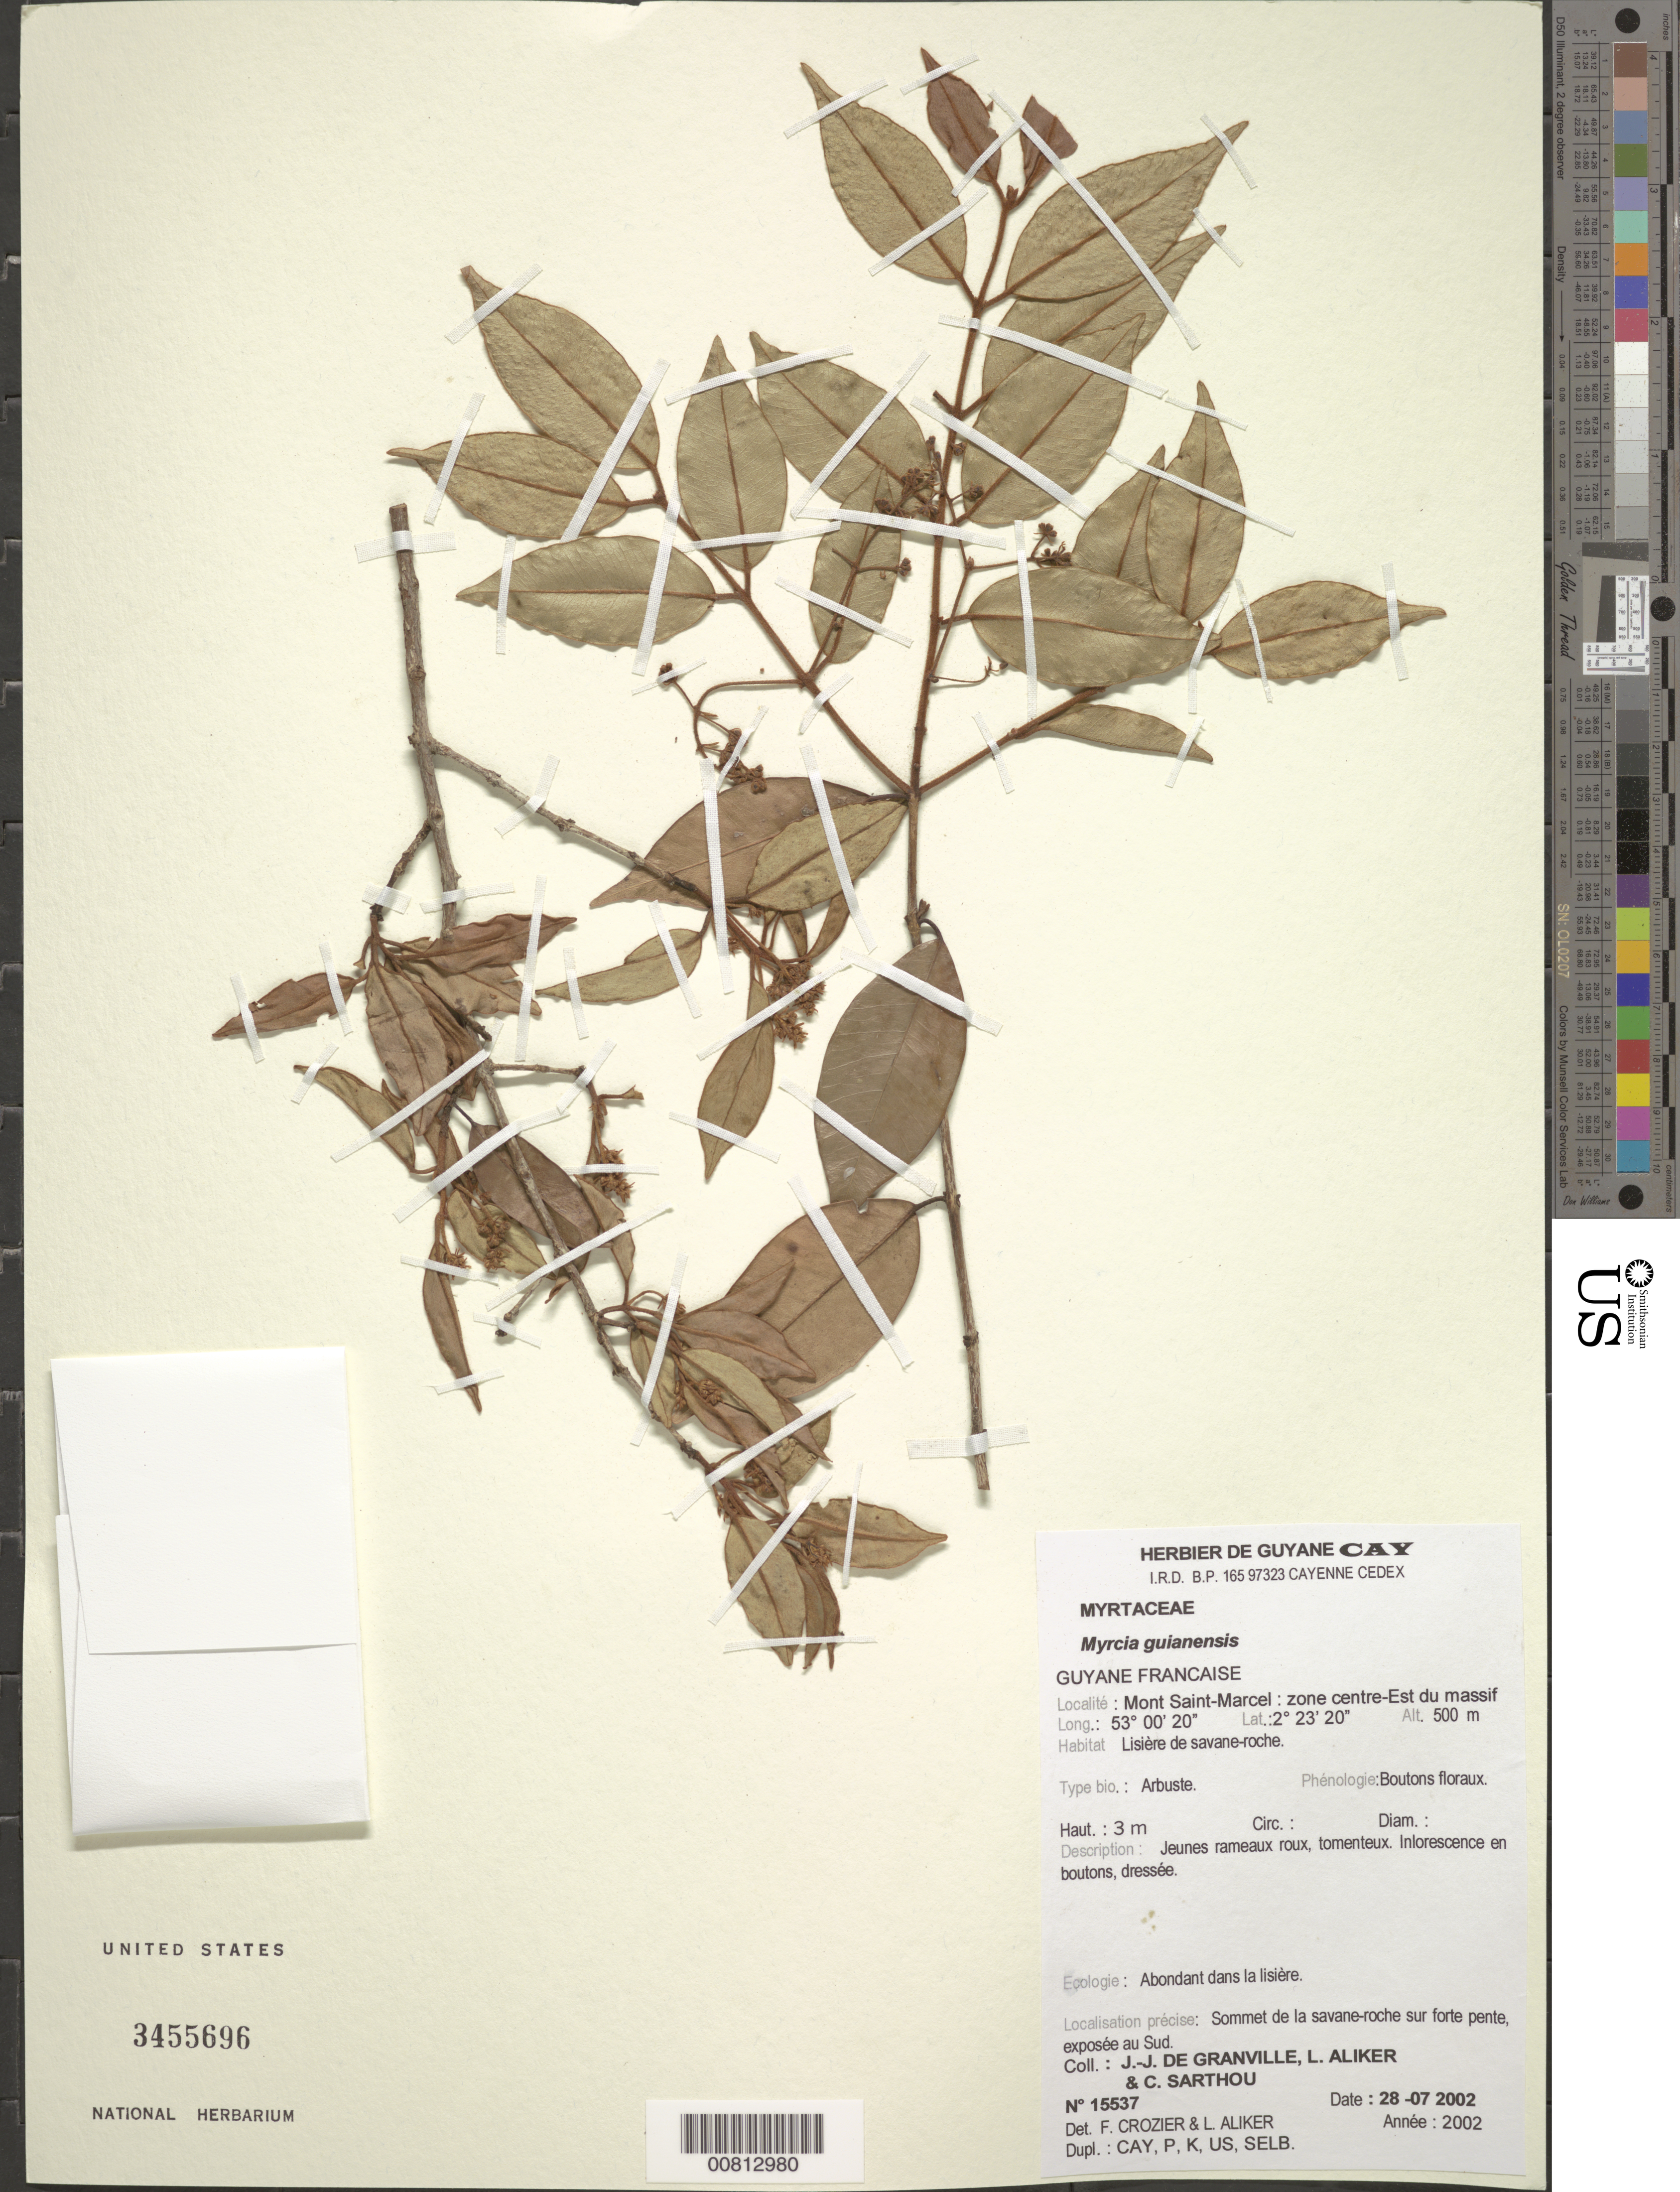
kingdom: Plantae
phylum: Tracheophyta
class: Magnoliopsida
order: Myrtales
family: Myrtaceae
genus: Myrcia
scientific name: Myrcia guianensis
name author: (Aubl.) DC.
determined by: Crozier, F.; Aliker, L.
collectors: J.-J. de Granville, L. Aliker & C. Sarthou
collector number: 15537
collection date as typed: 28-Jul-02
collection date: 2002-07-28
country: French Guiana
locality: Mont Saint-Marcel, zone centre-Est du massif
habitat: Lisière de savane roche; dans la lisière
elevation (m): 500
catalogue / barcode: US 3455696